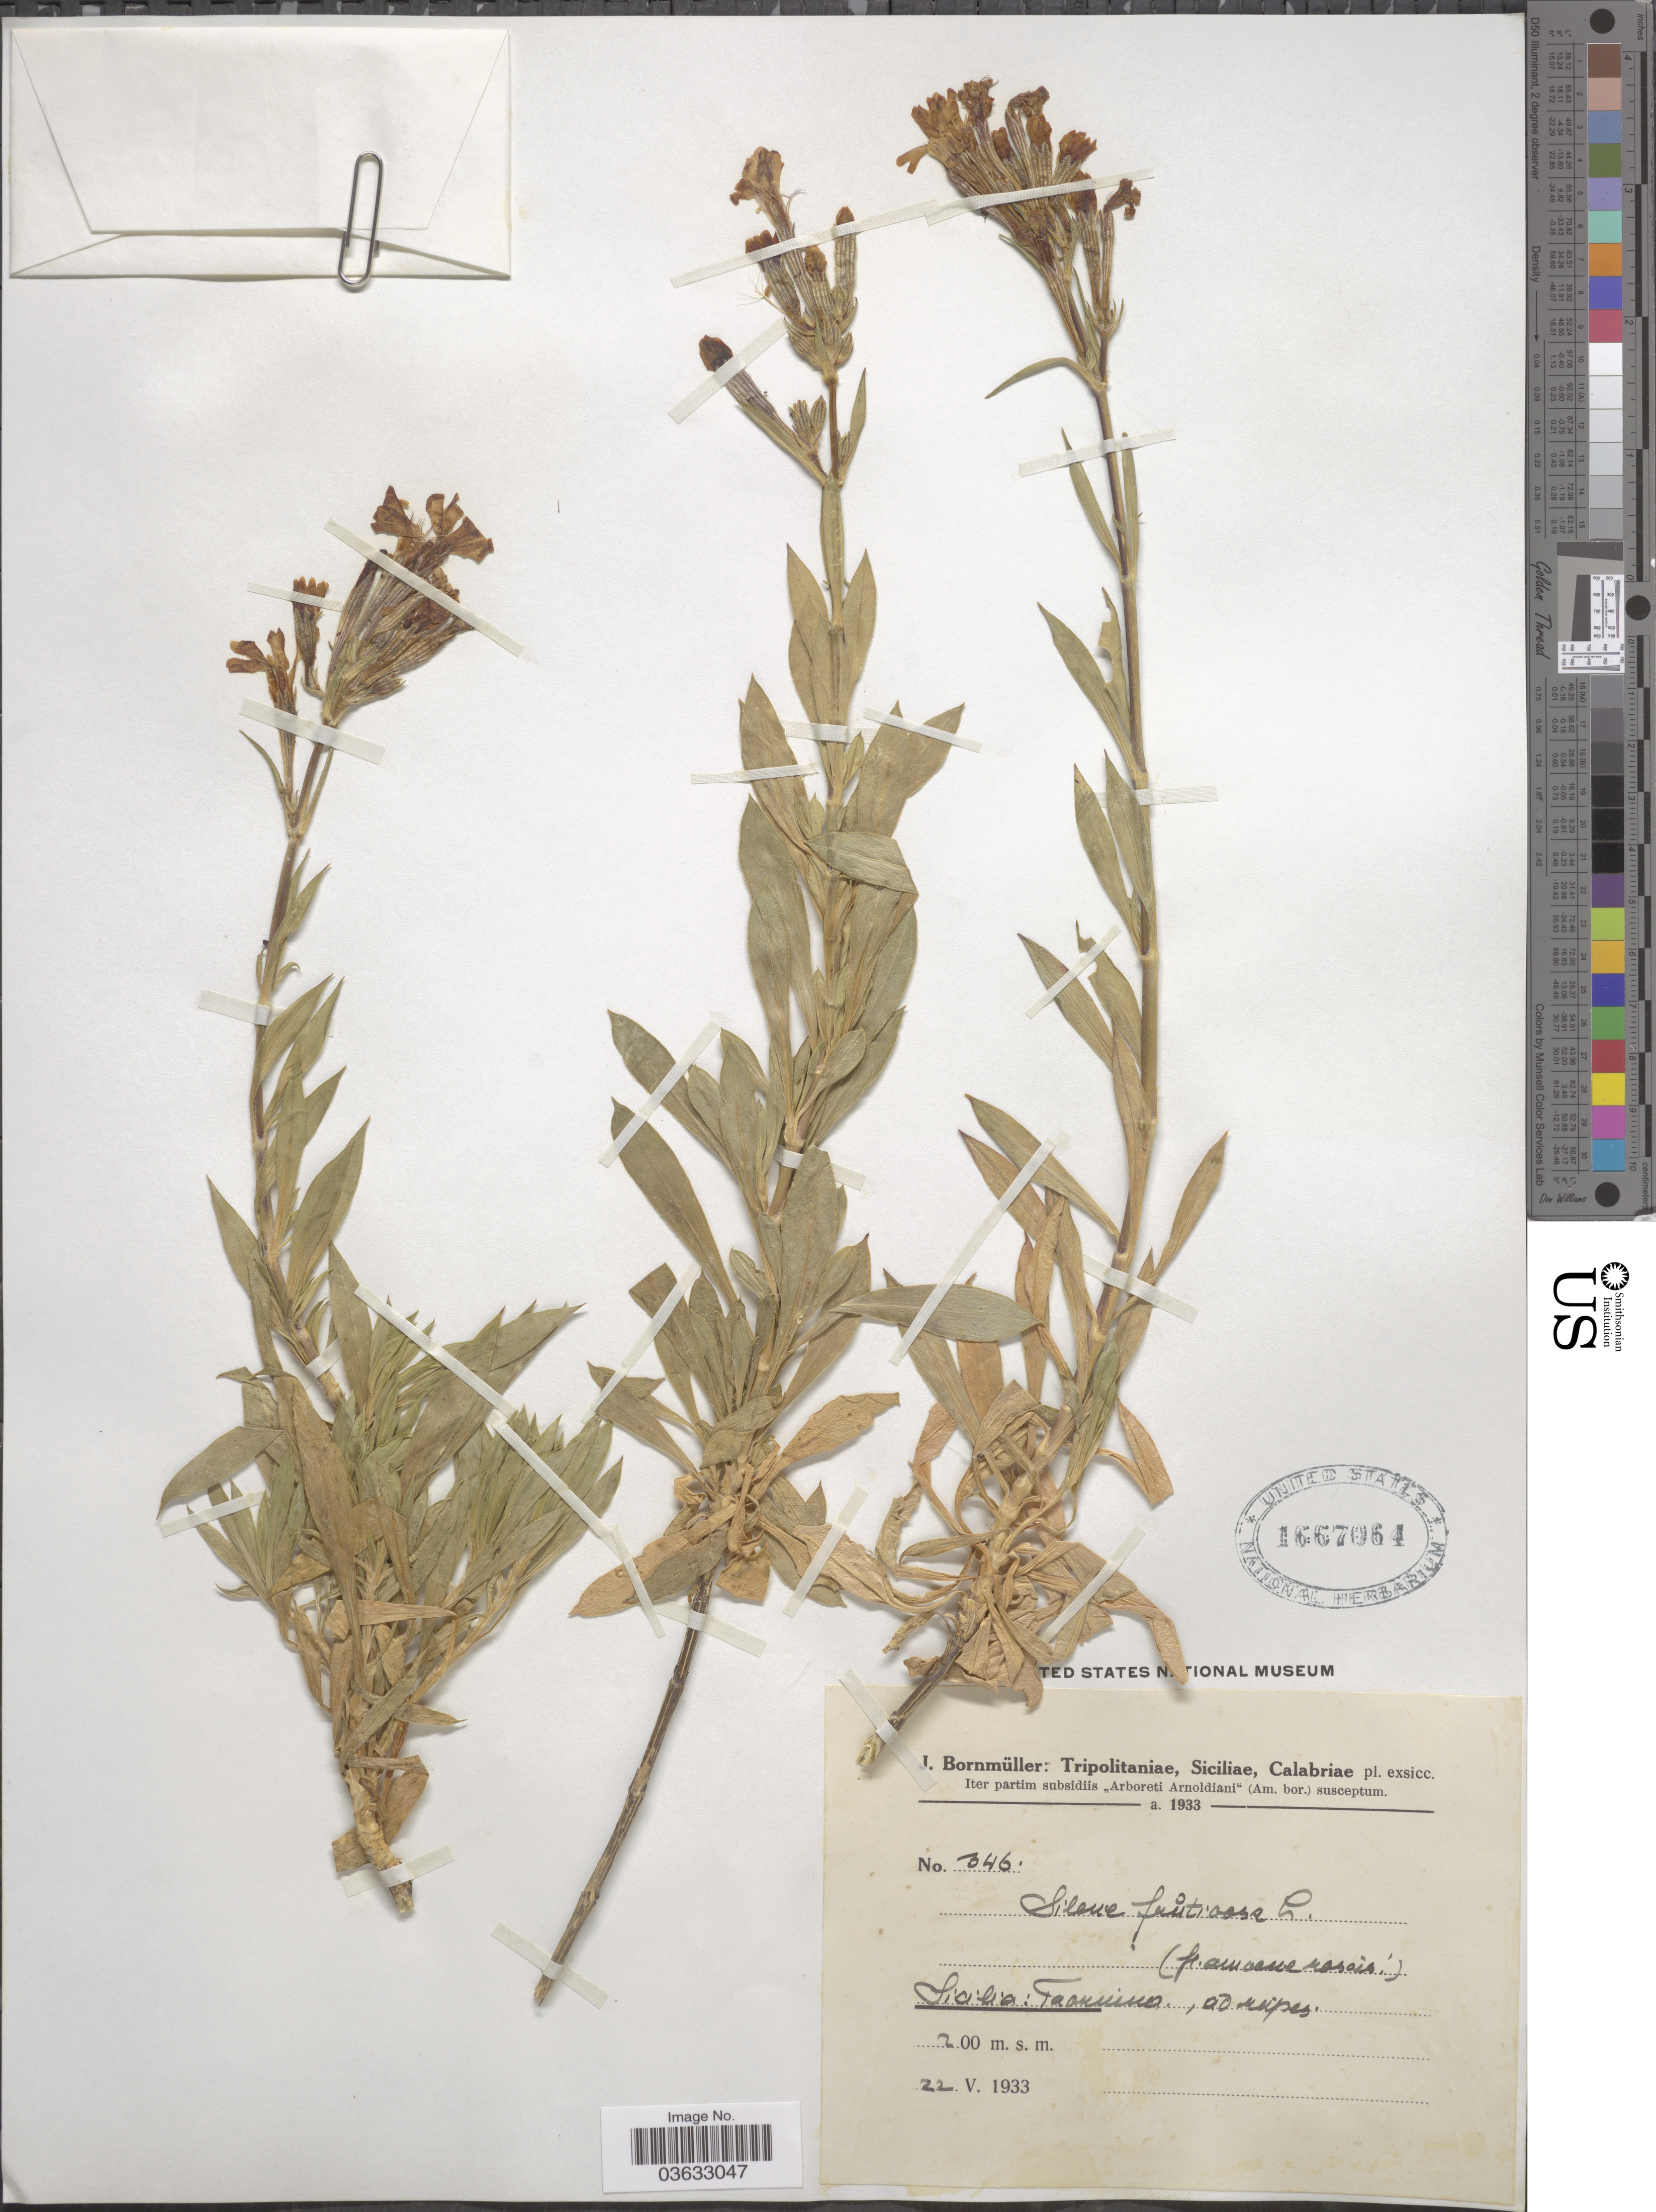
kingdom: Plantae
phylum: Tracheophyta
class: Magnoliopsida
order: Caryophyllales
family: Caryophyllaceae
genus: Silene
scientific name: Silene fruticosa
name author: L.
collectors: J. Bornmüller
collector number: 346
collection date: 1933-05-22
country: Italy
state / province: Siciliana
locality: Sicilia: Taormina, ad ripes.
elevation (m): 200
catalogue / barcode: US 1667064